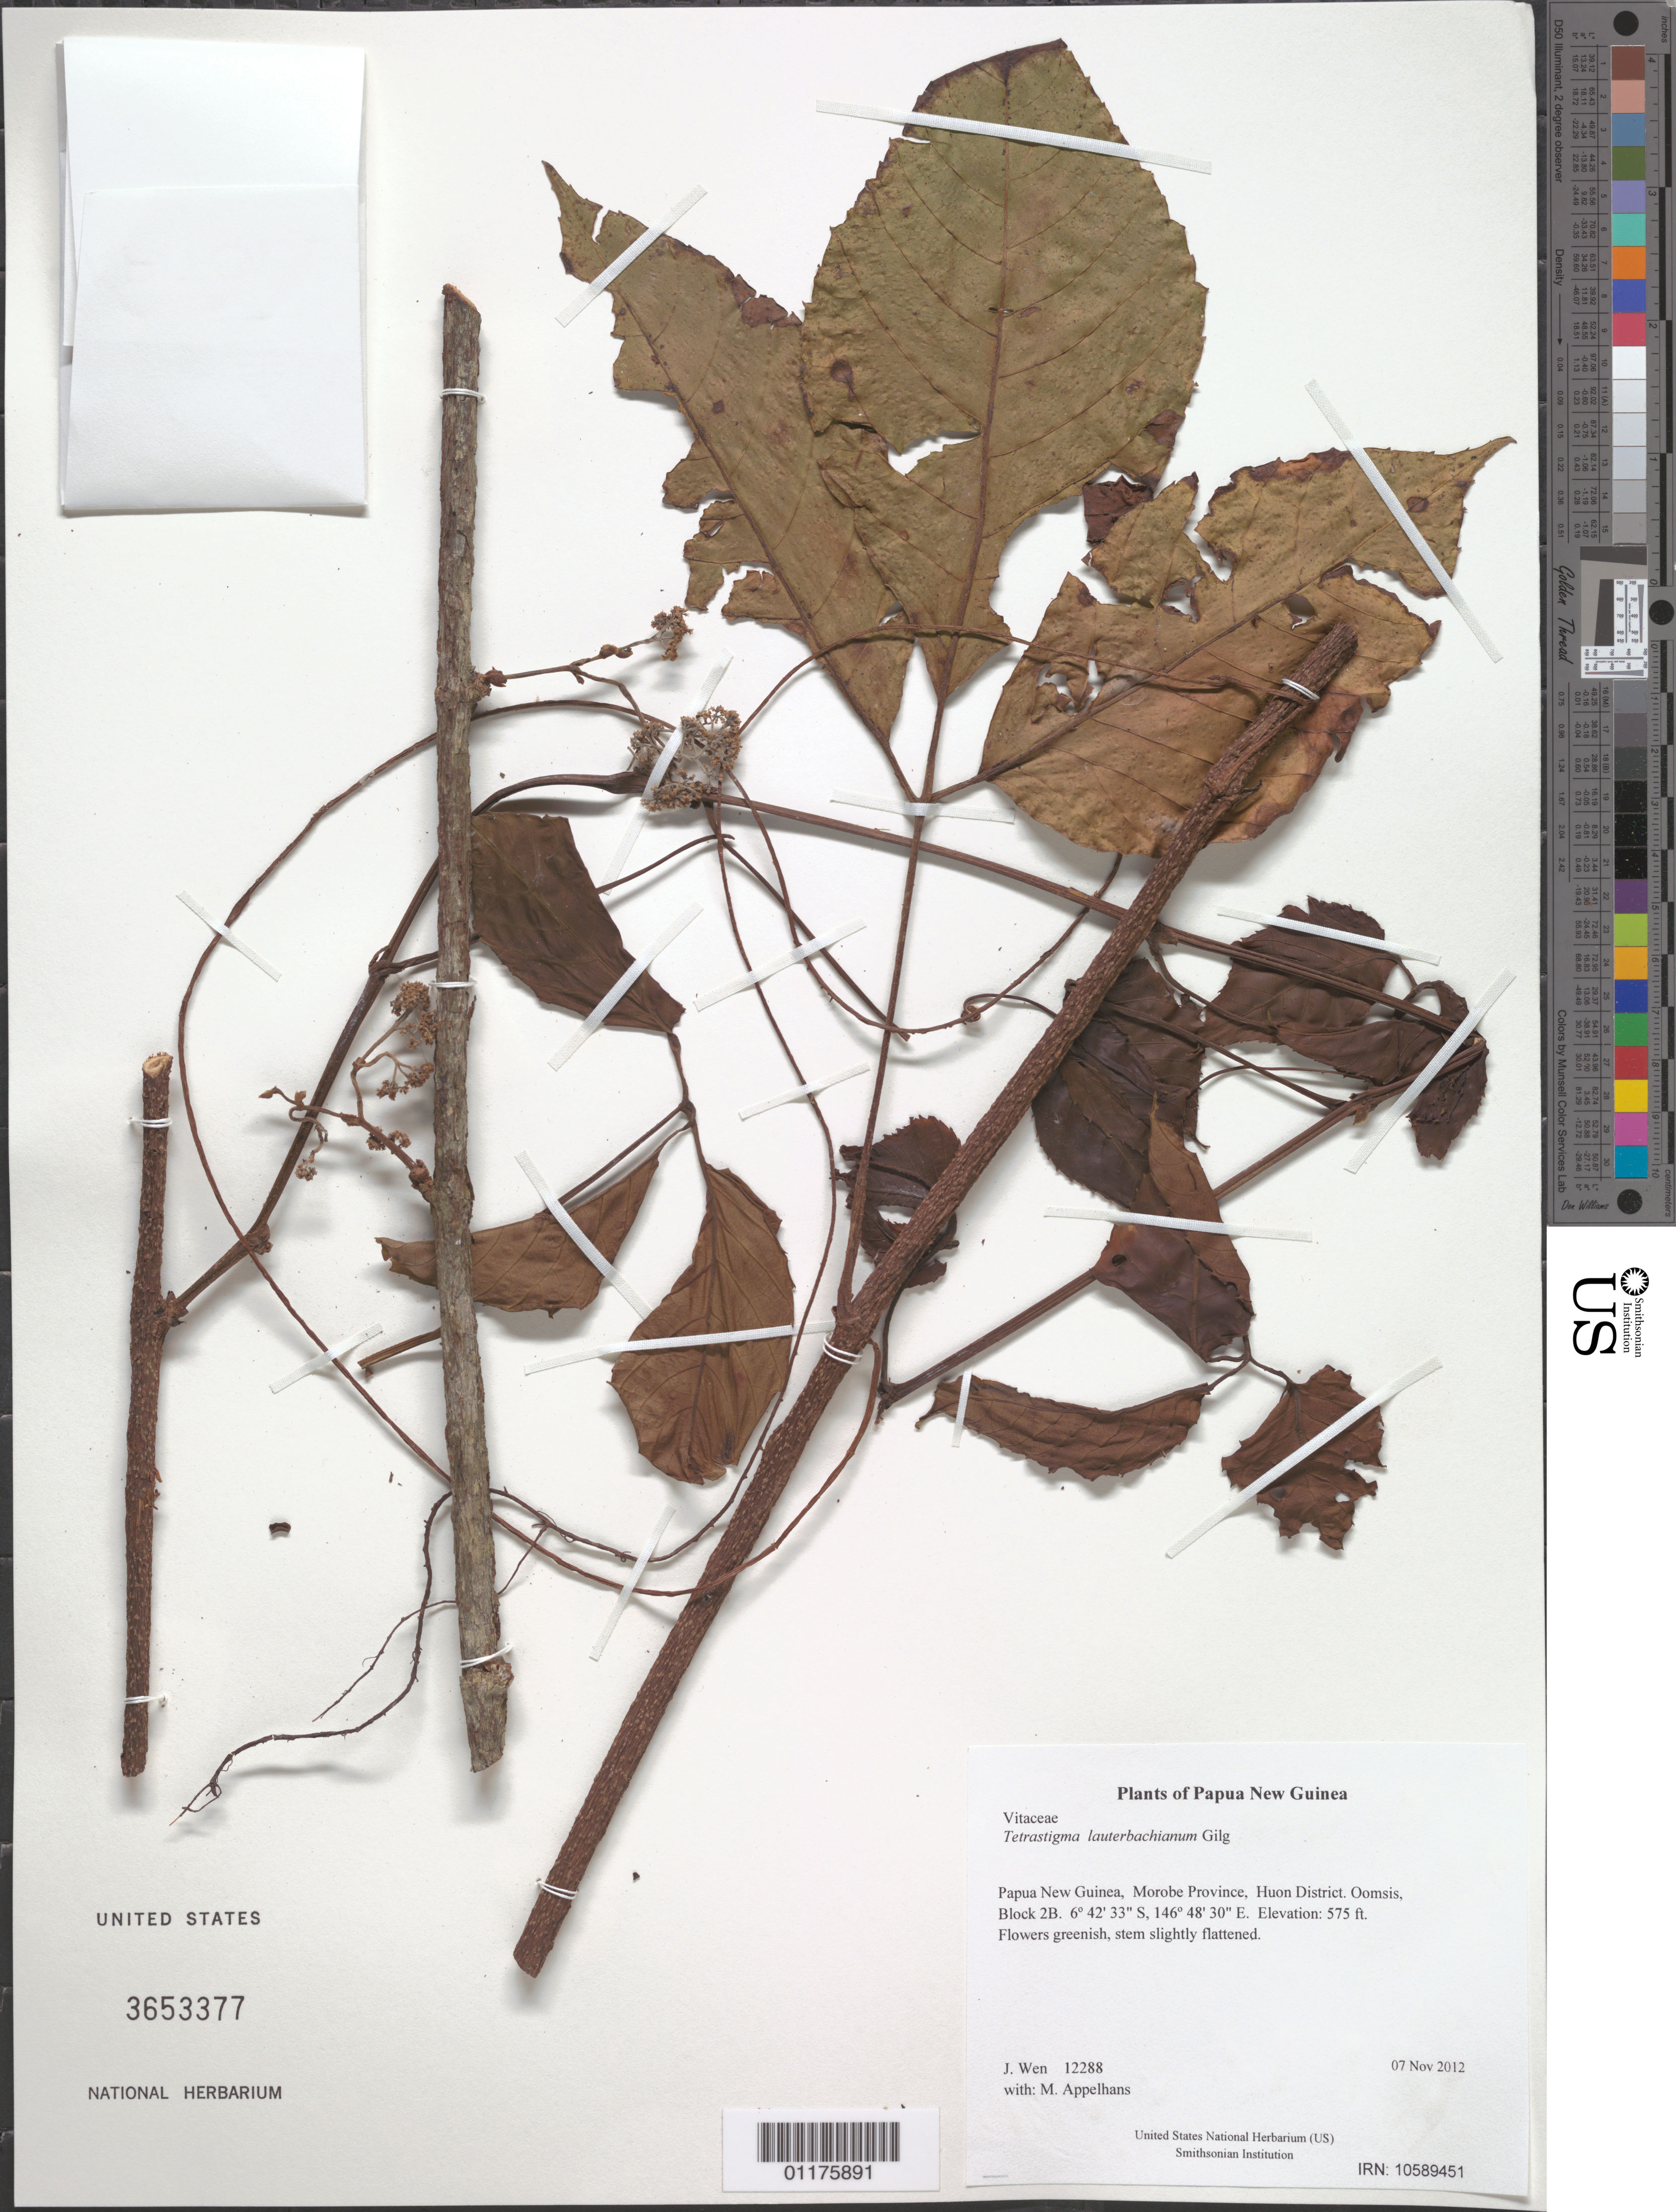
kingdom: Plantae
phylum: Tracheophyta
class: Magnoliopsida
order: Vitales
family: Vitaceae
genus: Tetrastigma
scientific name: Tetrastigma lauterbachianum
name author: Gilg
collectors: M. Appelhans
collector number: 12288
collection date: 2012-11-07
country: Papua New Guinea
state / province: Morobe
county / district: Huon District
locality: Oomsis, Block 2B.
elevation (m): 175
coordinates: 6 42.554 S, 146 48.501 E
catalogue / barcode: US 3653377